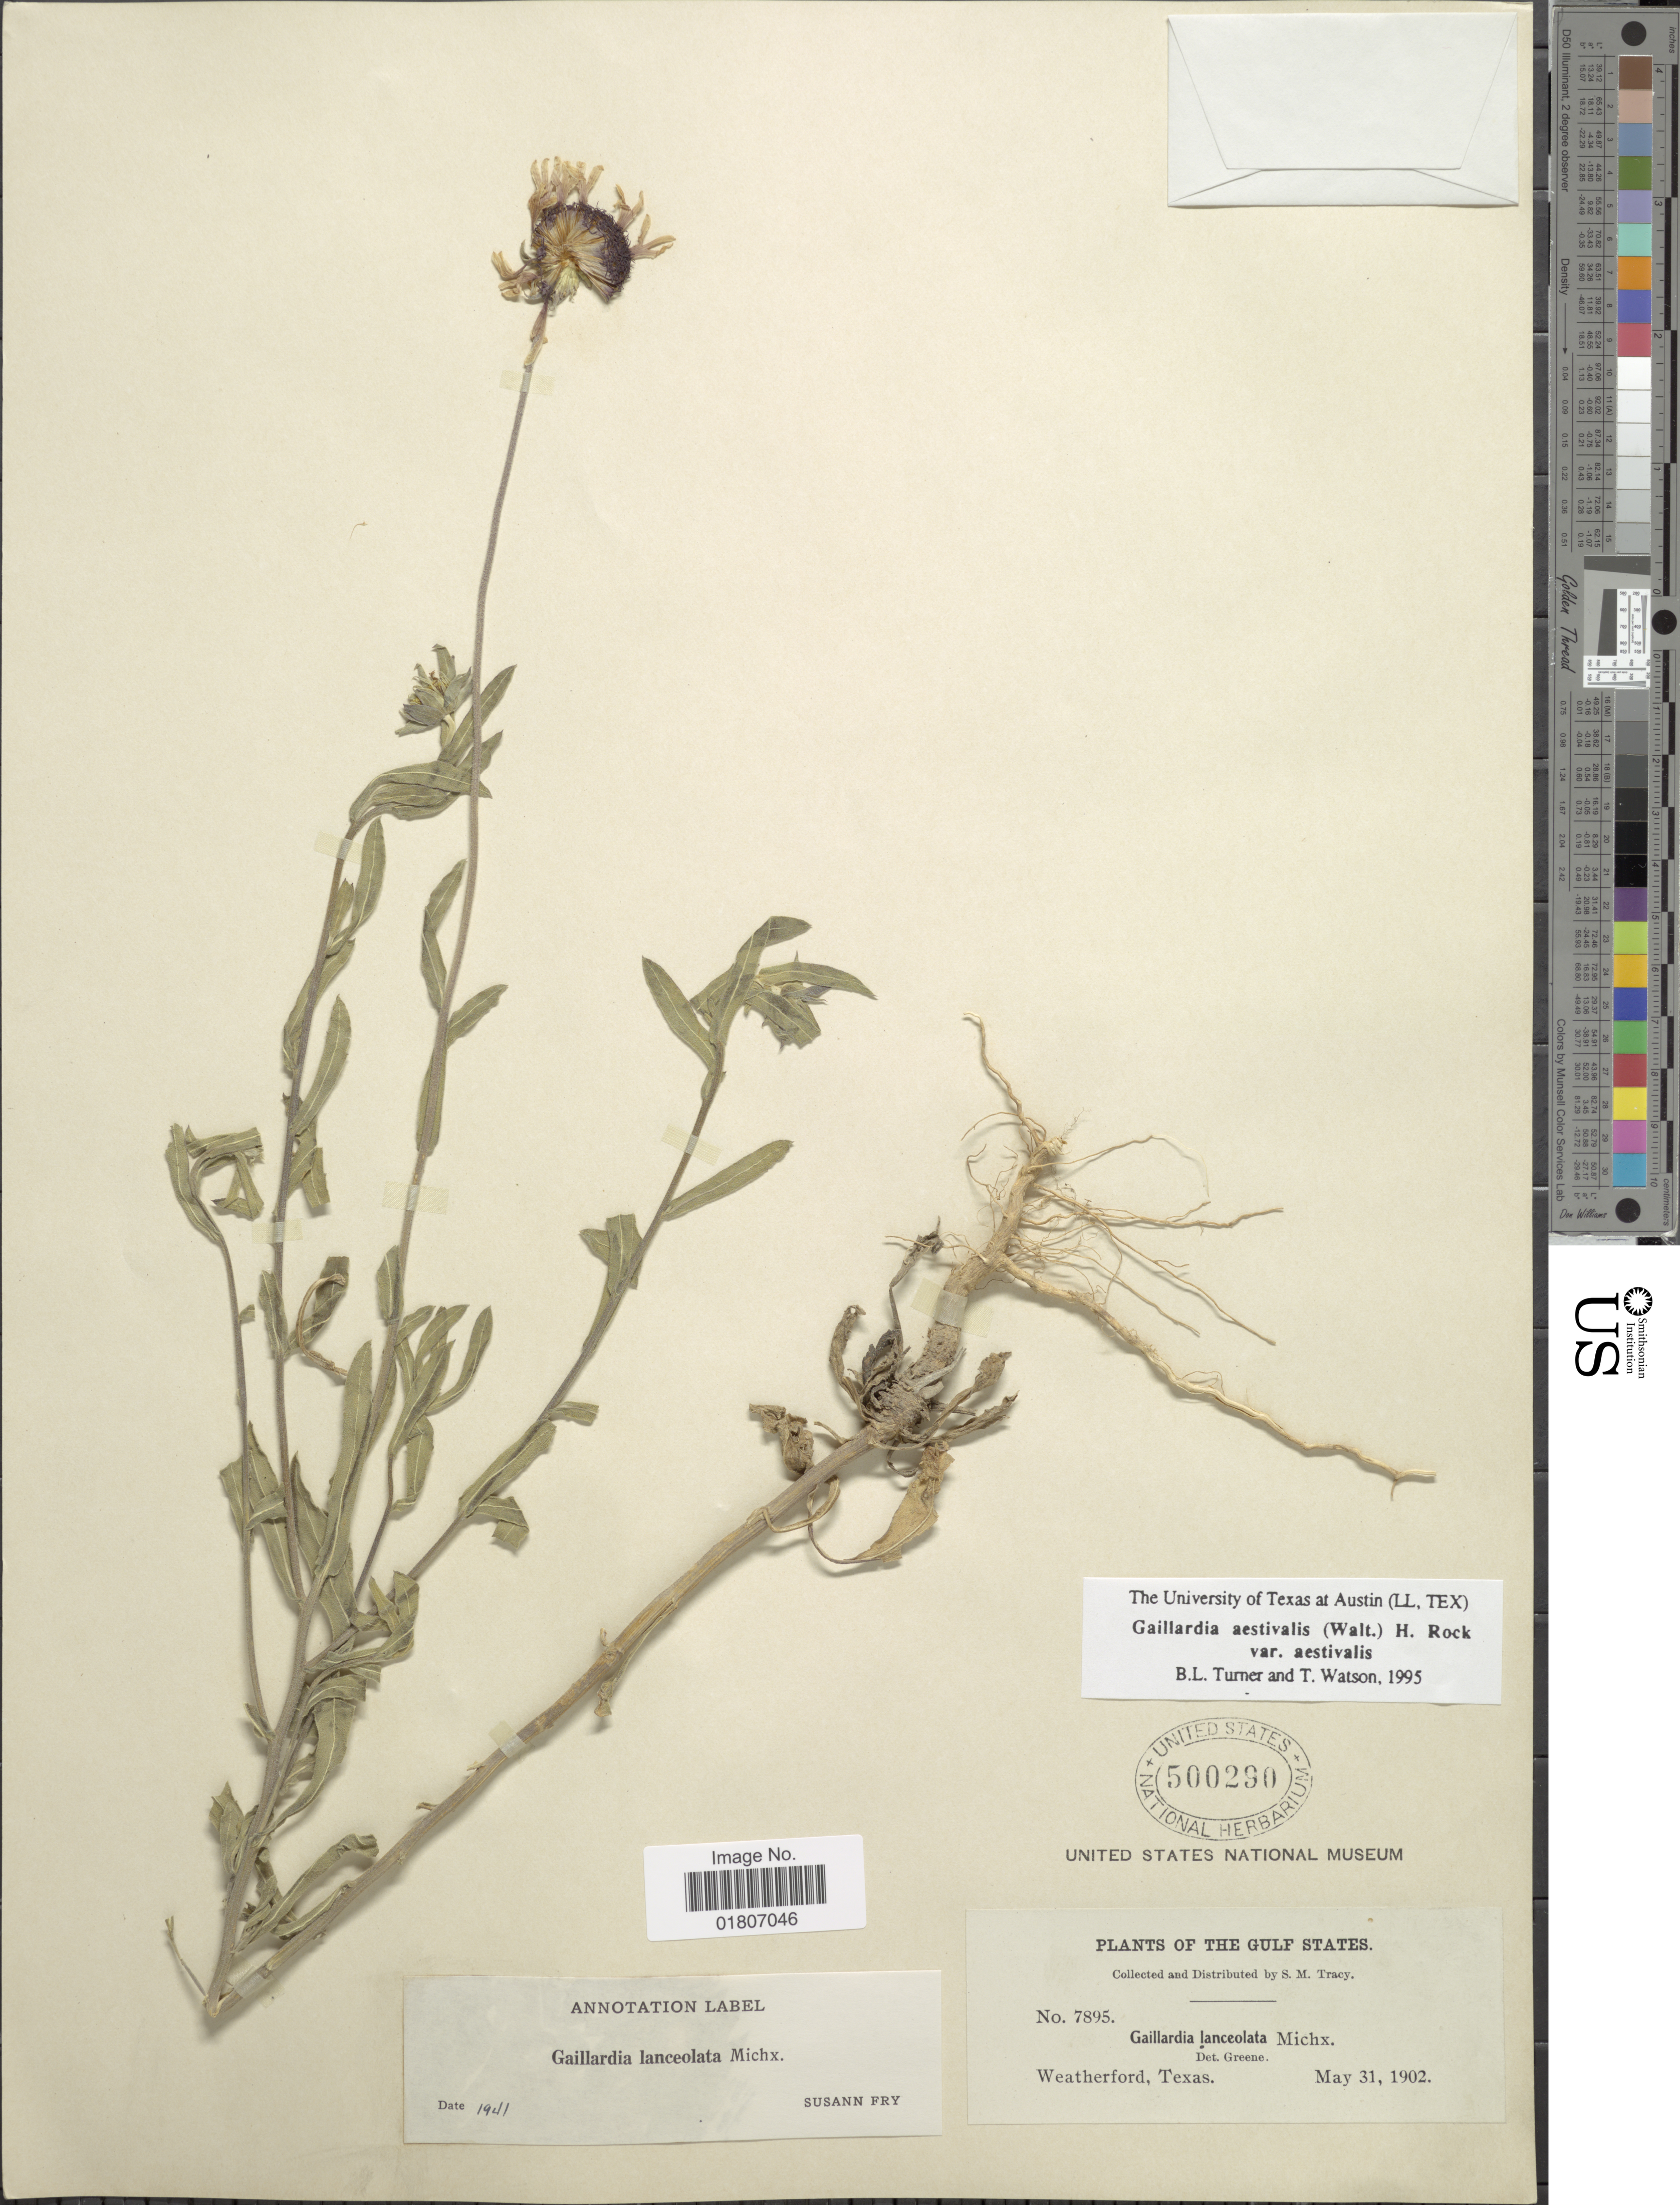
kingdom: Plantae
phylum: Tracheophyta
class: Magnoliopsida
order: Asterales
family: Asteraceae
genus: Gaillardia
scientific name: Gaillardia aestivalis var. aestivalis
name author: (Walter) H. Rock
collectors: S. M. Tracy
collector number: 7895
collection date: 1902-05-31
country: United States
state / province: Texas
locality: The Gulf States. Weatherford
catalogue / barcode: US 500290